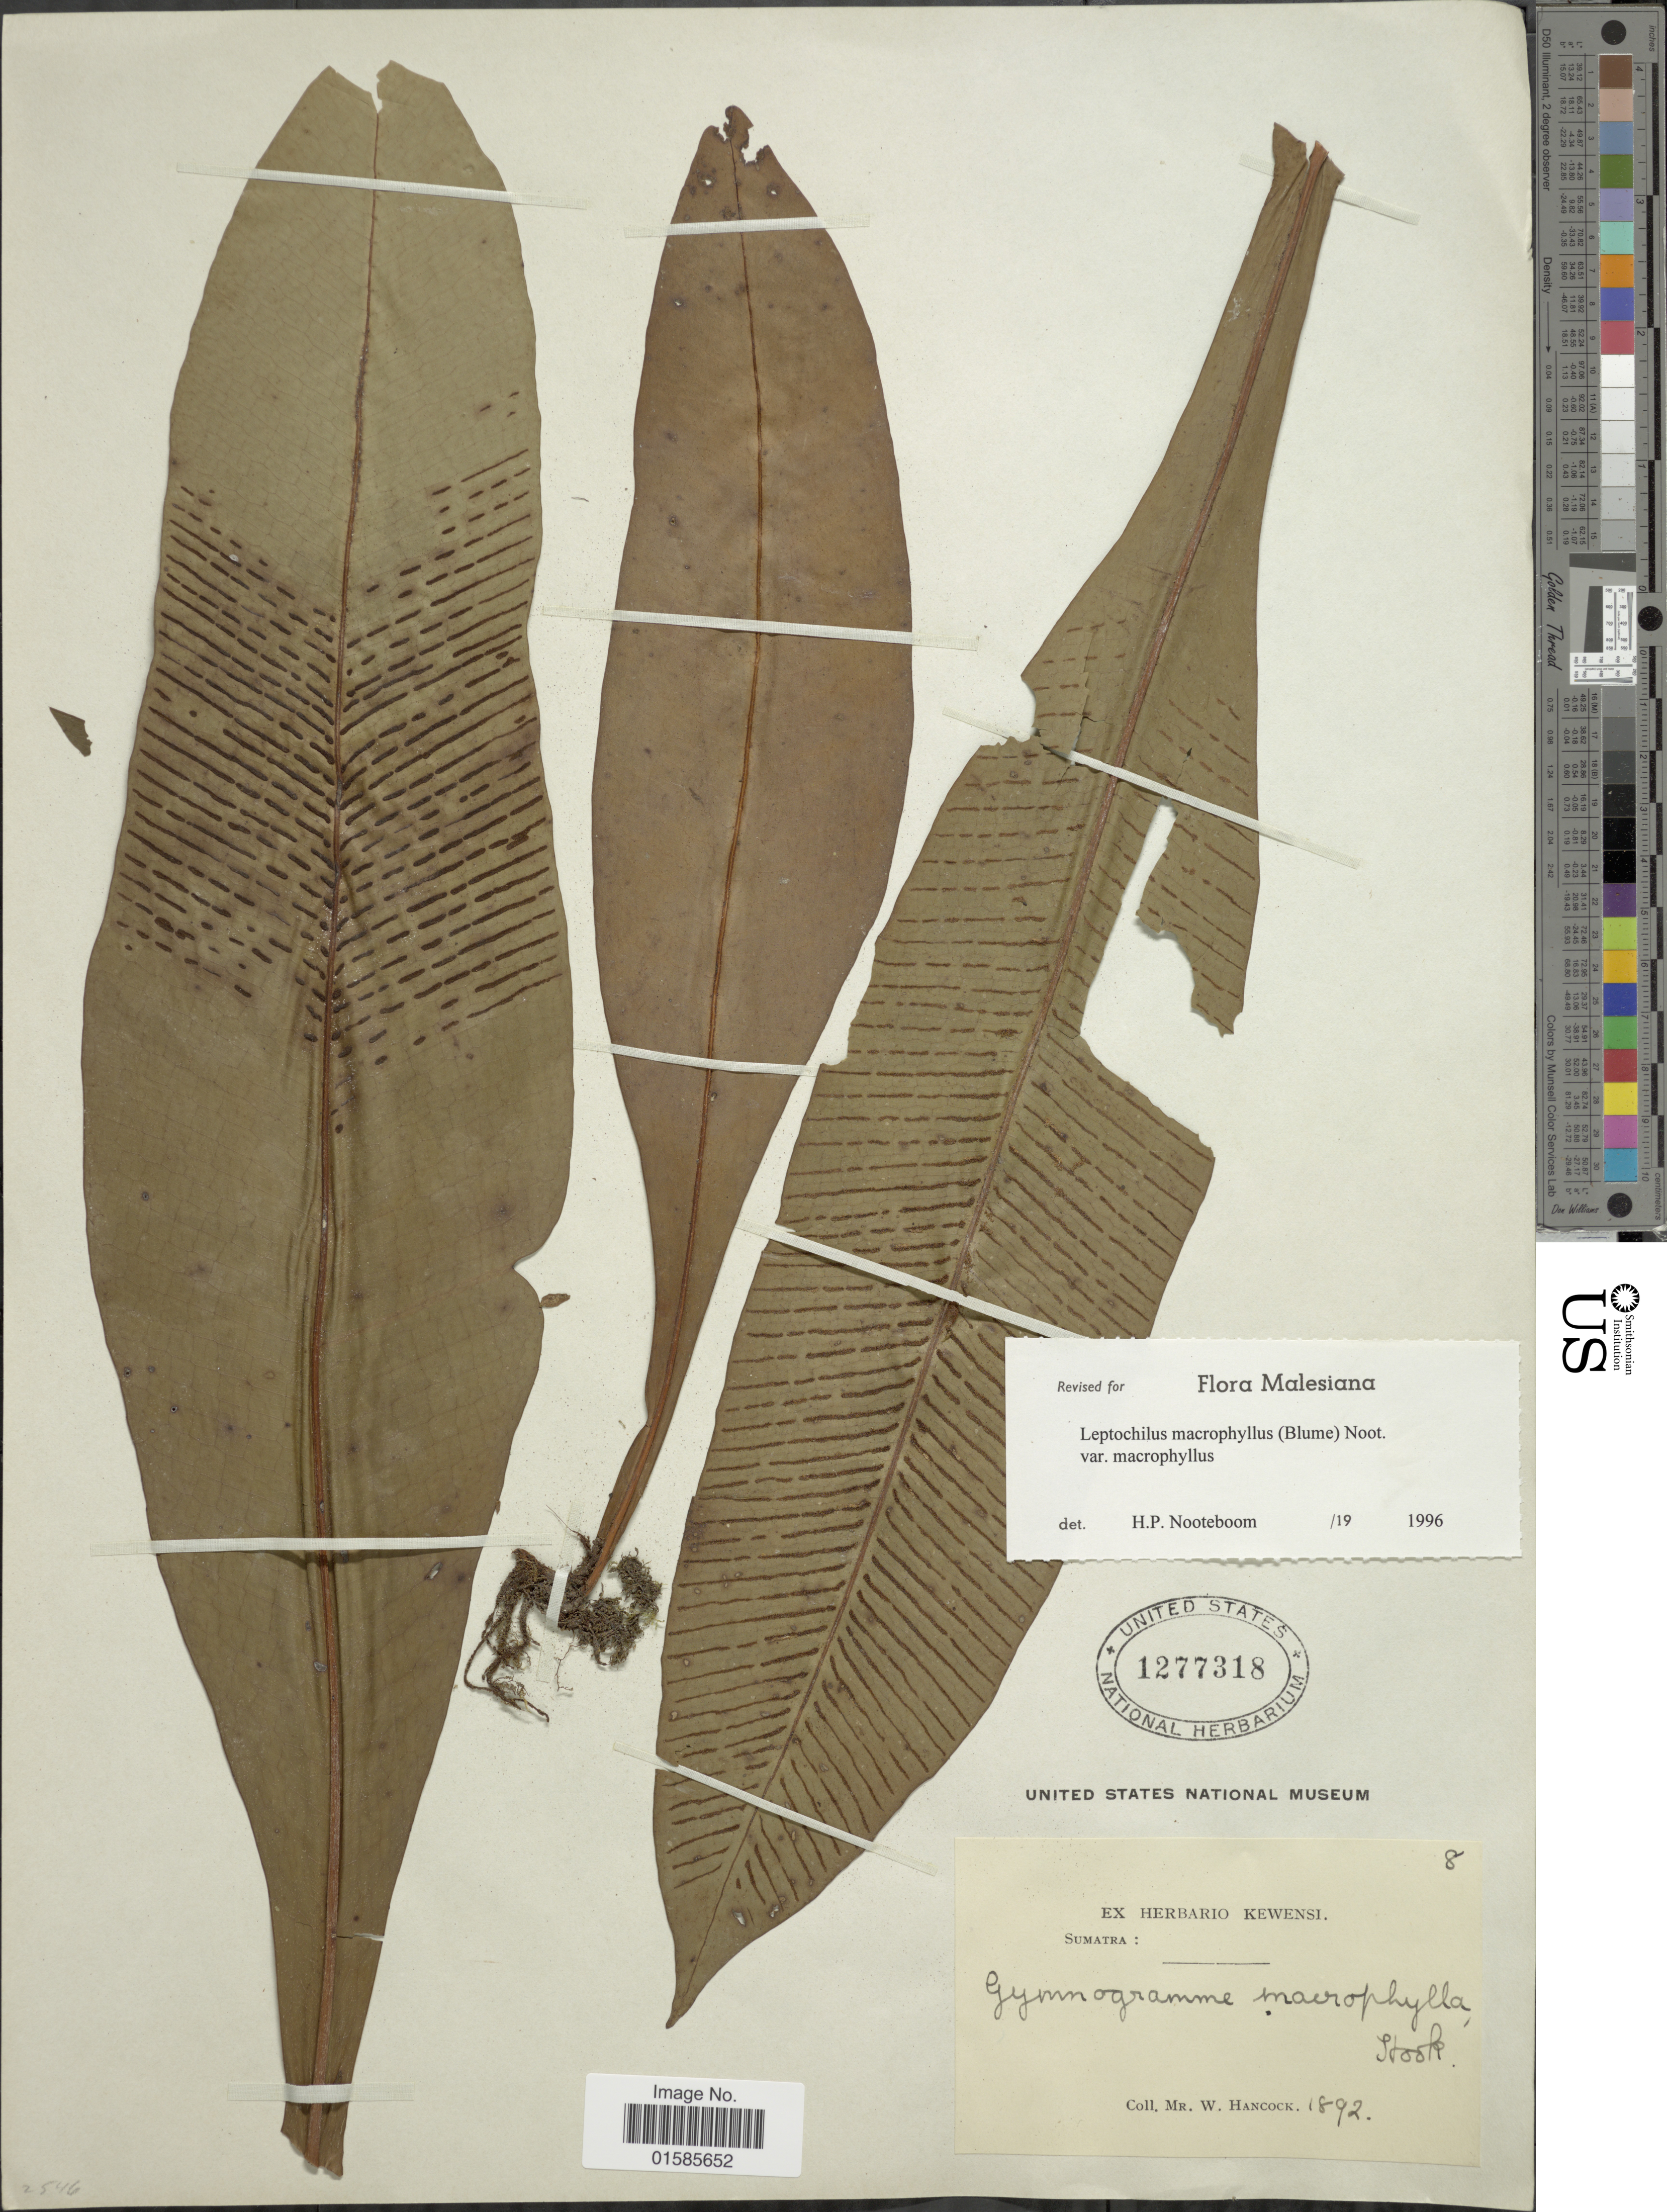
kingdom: Plantae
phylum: Tracheophyta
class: Polypodiopsida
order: Polypodiales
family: Polypodiaceae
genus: Leptochilus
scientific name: Leptochilus macrophyllus var. macrophyllus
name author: (Blume) Noot.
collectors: W. Hancock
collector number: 8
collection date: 1892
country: Indonesia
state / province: Sumatra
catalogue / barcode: US 1277318